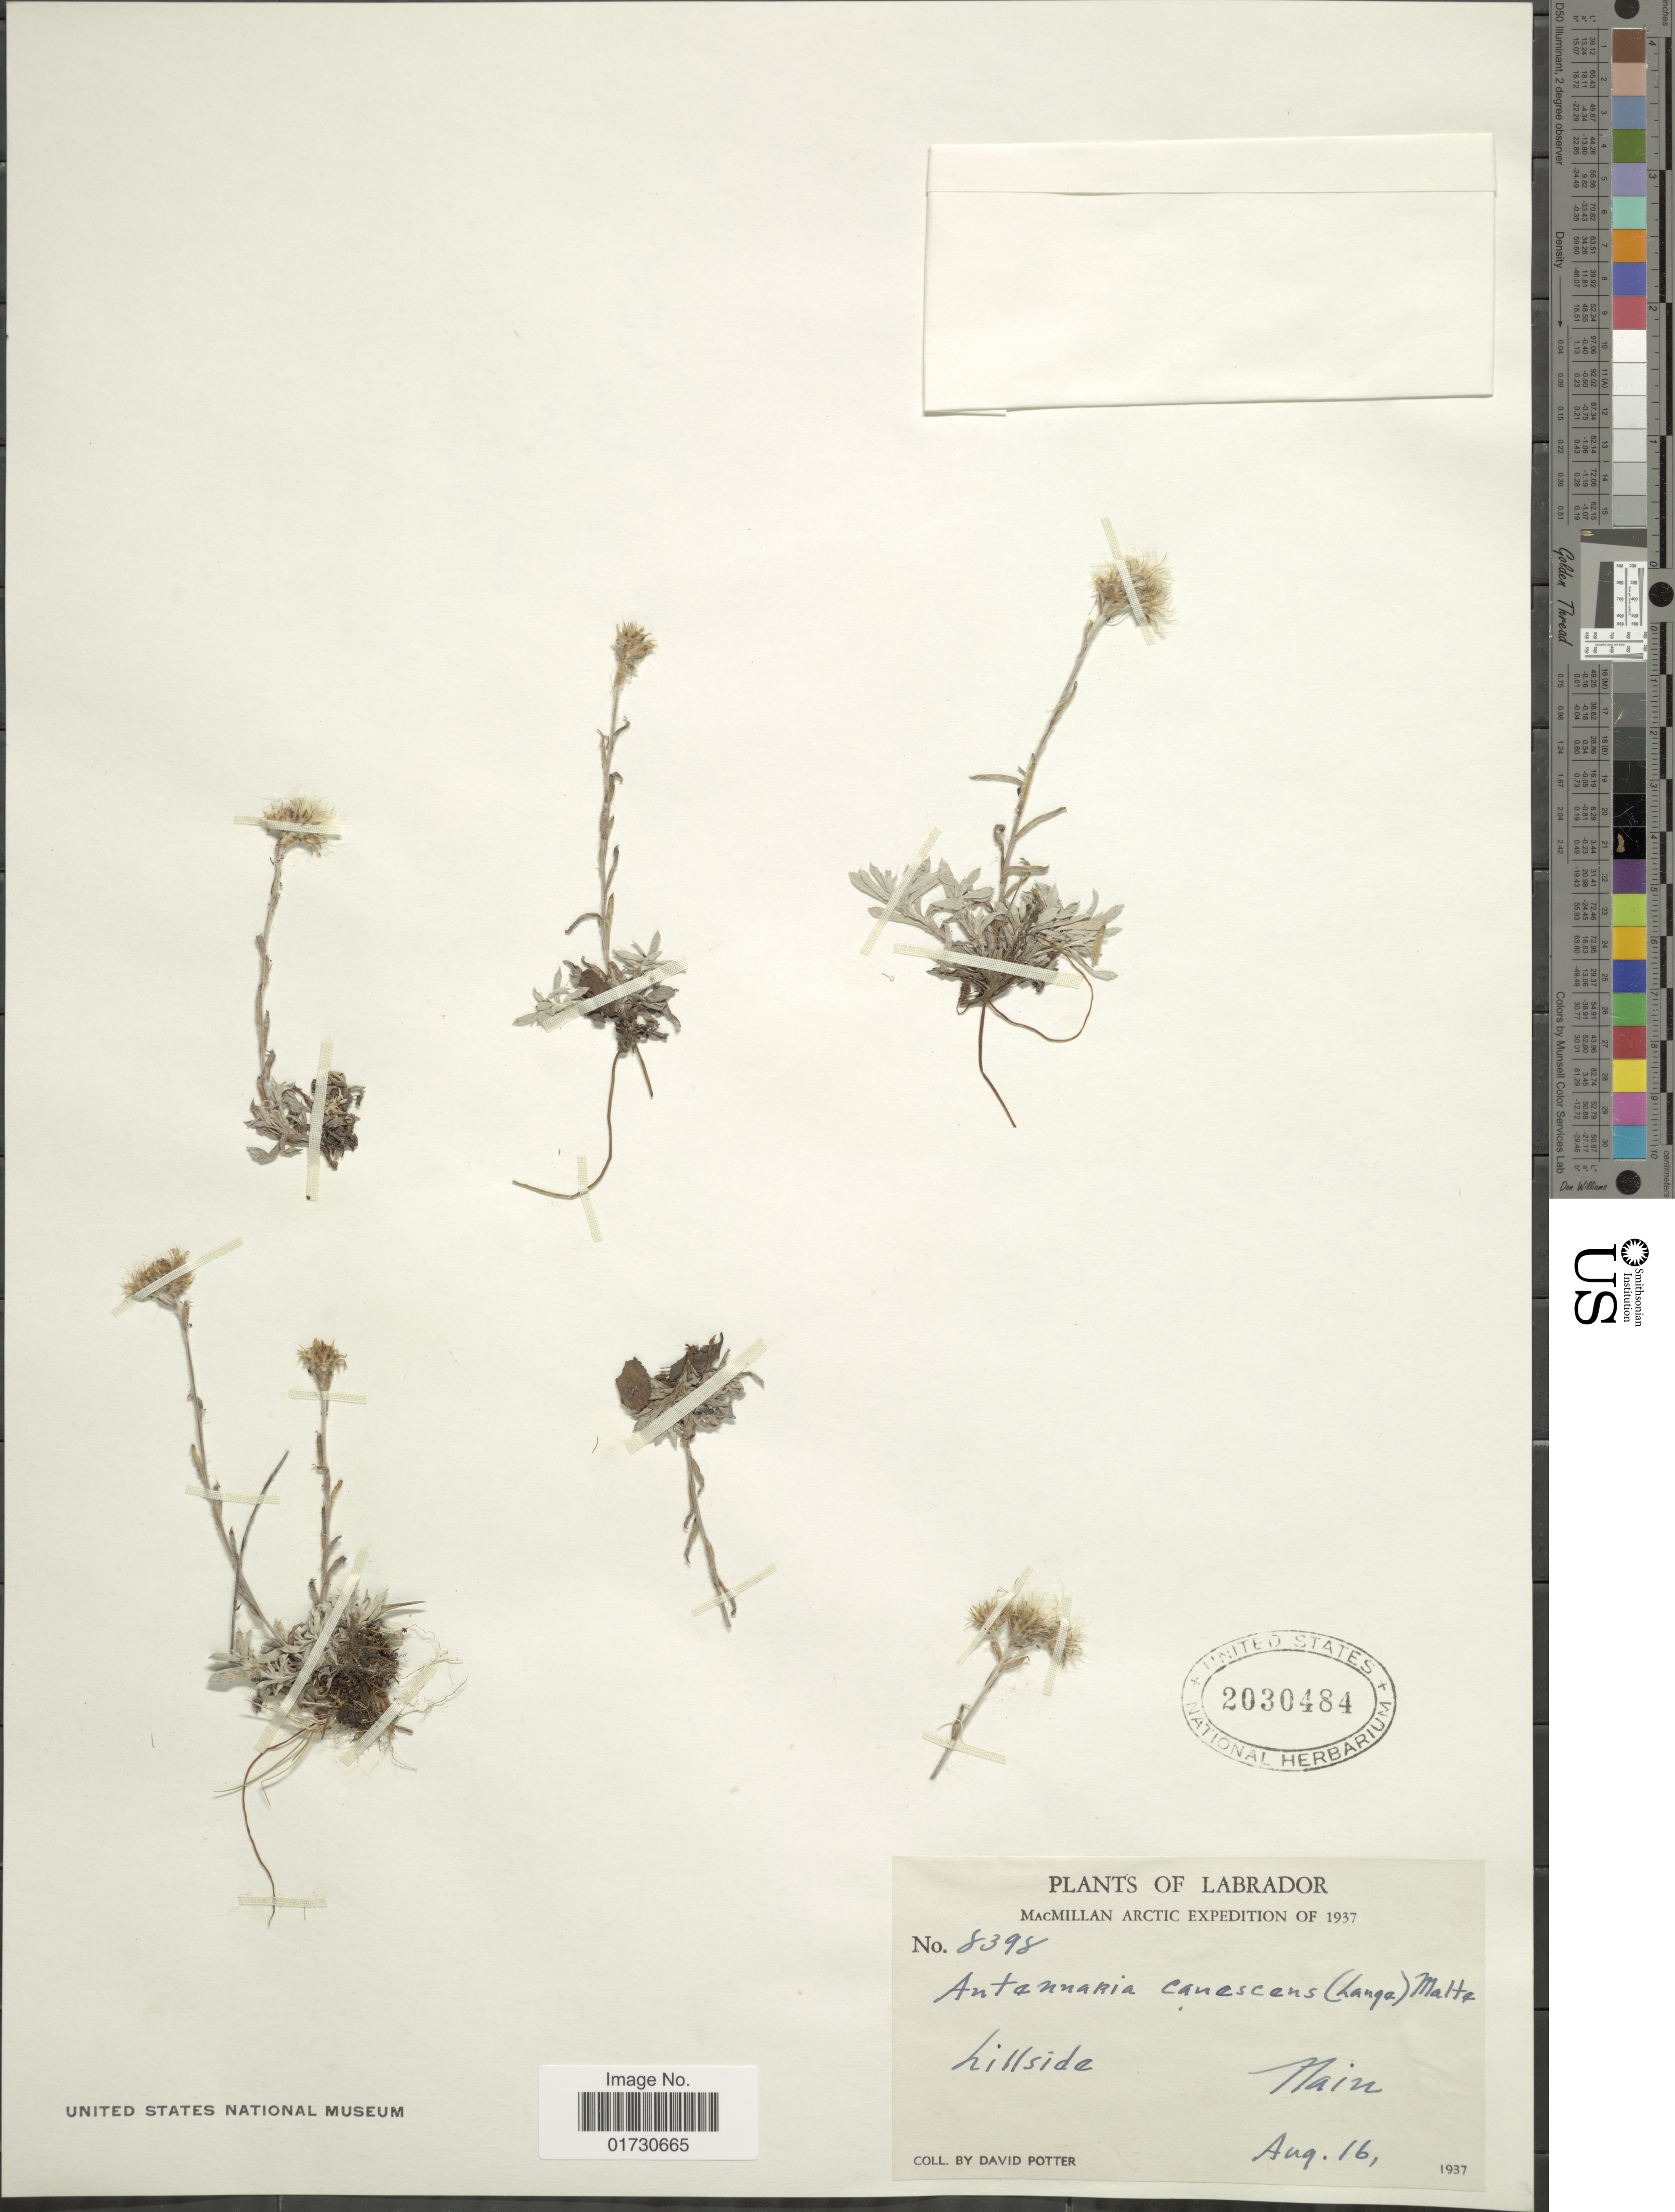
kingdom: Plantae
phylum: Tracheophyta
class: Magnoliopsida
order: Asterales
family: Asteraceae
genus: Antennaria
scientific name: Antennaria canescens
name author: (Lange) Malte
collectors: D. Potter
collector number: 8398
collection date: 1937-08-16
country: Canada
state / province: Newfoundland and Labrador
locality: Arctic, Hillside, Nain, Labrador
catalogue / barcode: US 2030484